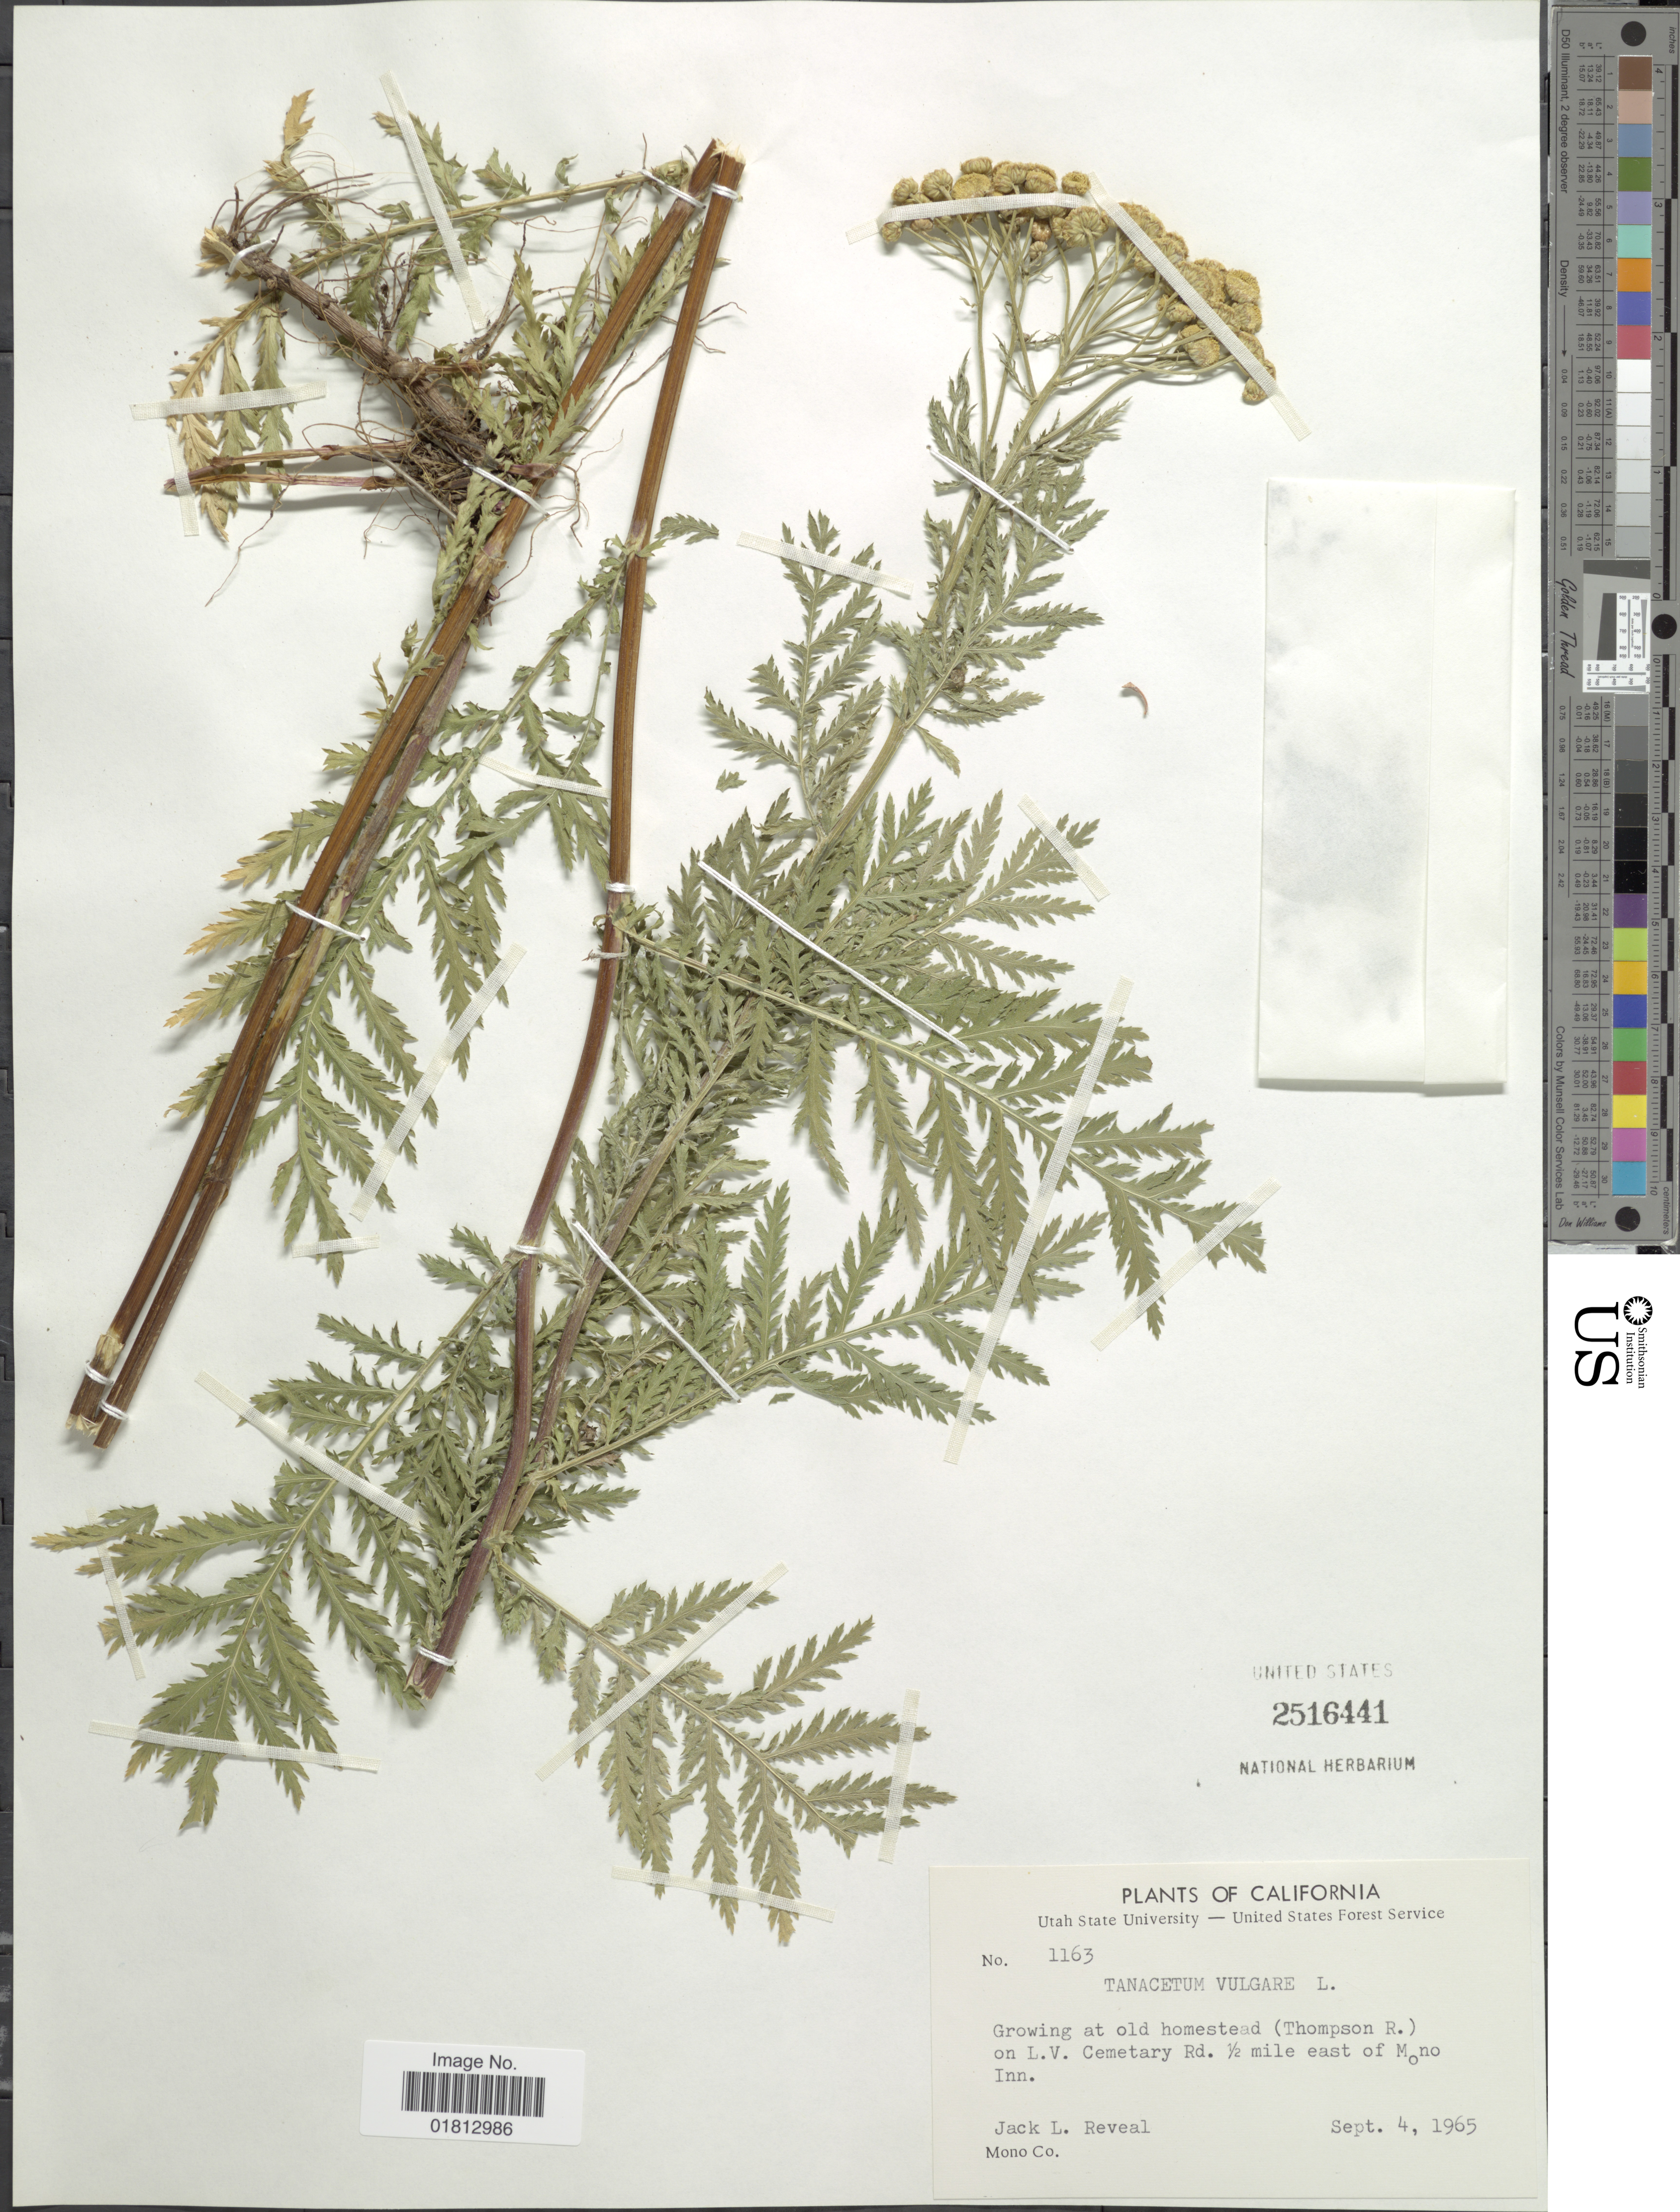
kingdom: Plantae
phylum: Tracheophyta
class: Magnoliopsida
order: Asterales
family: Asteraceae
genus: Tanacetum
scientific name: Tanacetum vulgare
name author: L.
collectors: J. L. Reveal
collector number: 1163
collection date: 1965-09-04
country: United States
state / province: California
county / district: Mono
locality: Growing at old homestead (Thompson R.) on L. V. Cemetary Rd., ½ miles east of Mono Inn, Mono Co.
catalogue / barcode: US 2516441